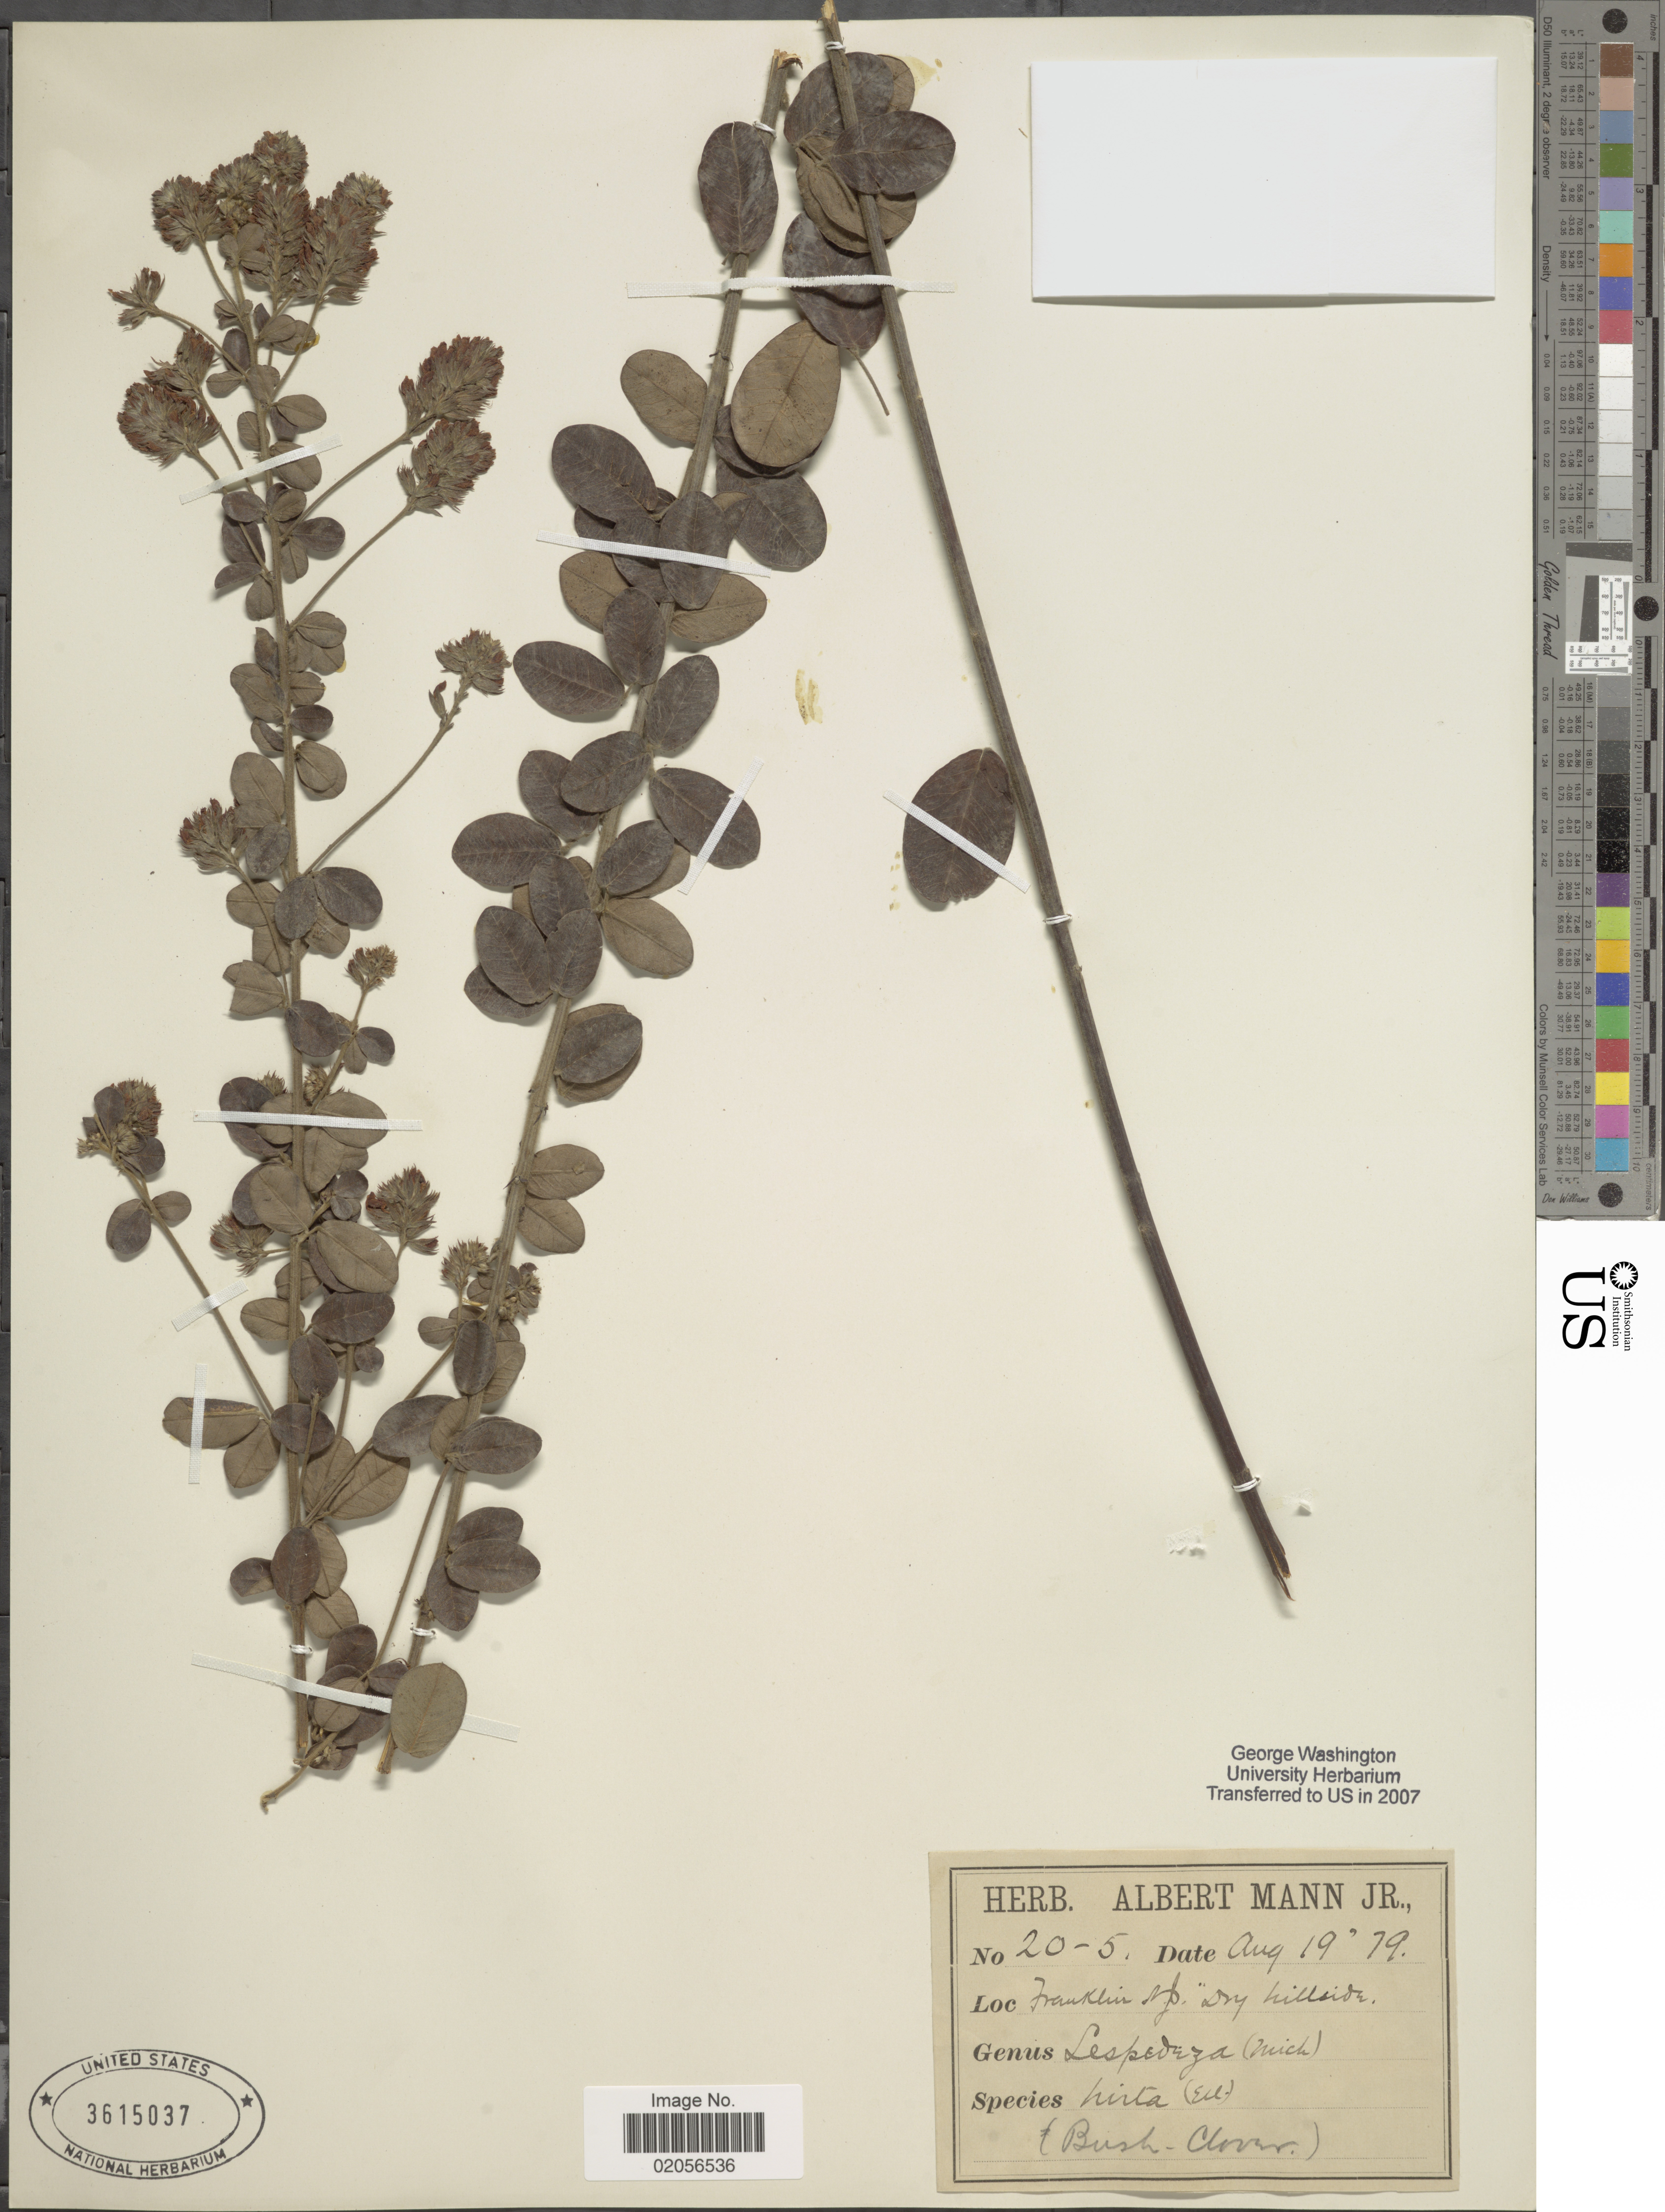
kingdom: Plantae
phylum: Tracheophyta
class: Magnoliopsida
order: Fabales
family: Fabaceae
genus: Lespedeza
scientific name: Lespedeza hirta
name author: (L.) Hornem.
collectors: Ex herb. Albert Mann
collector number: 20-5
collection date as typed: Transcribed d/m/y: 19/8/79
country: United States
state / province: New Jersey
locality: Franklin, 'Dry hillside'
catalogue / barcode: US 3615037